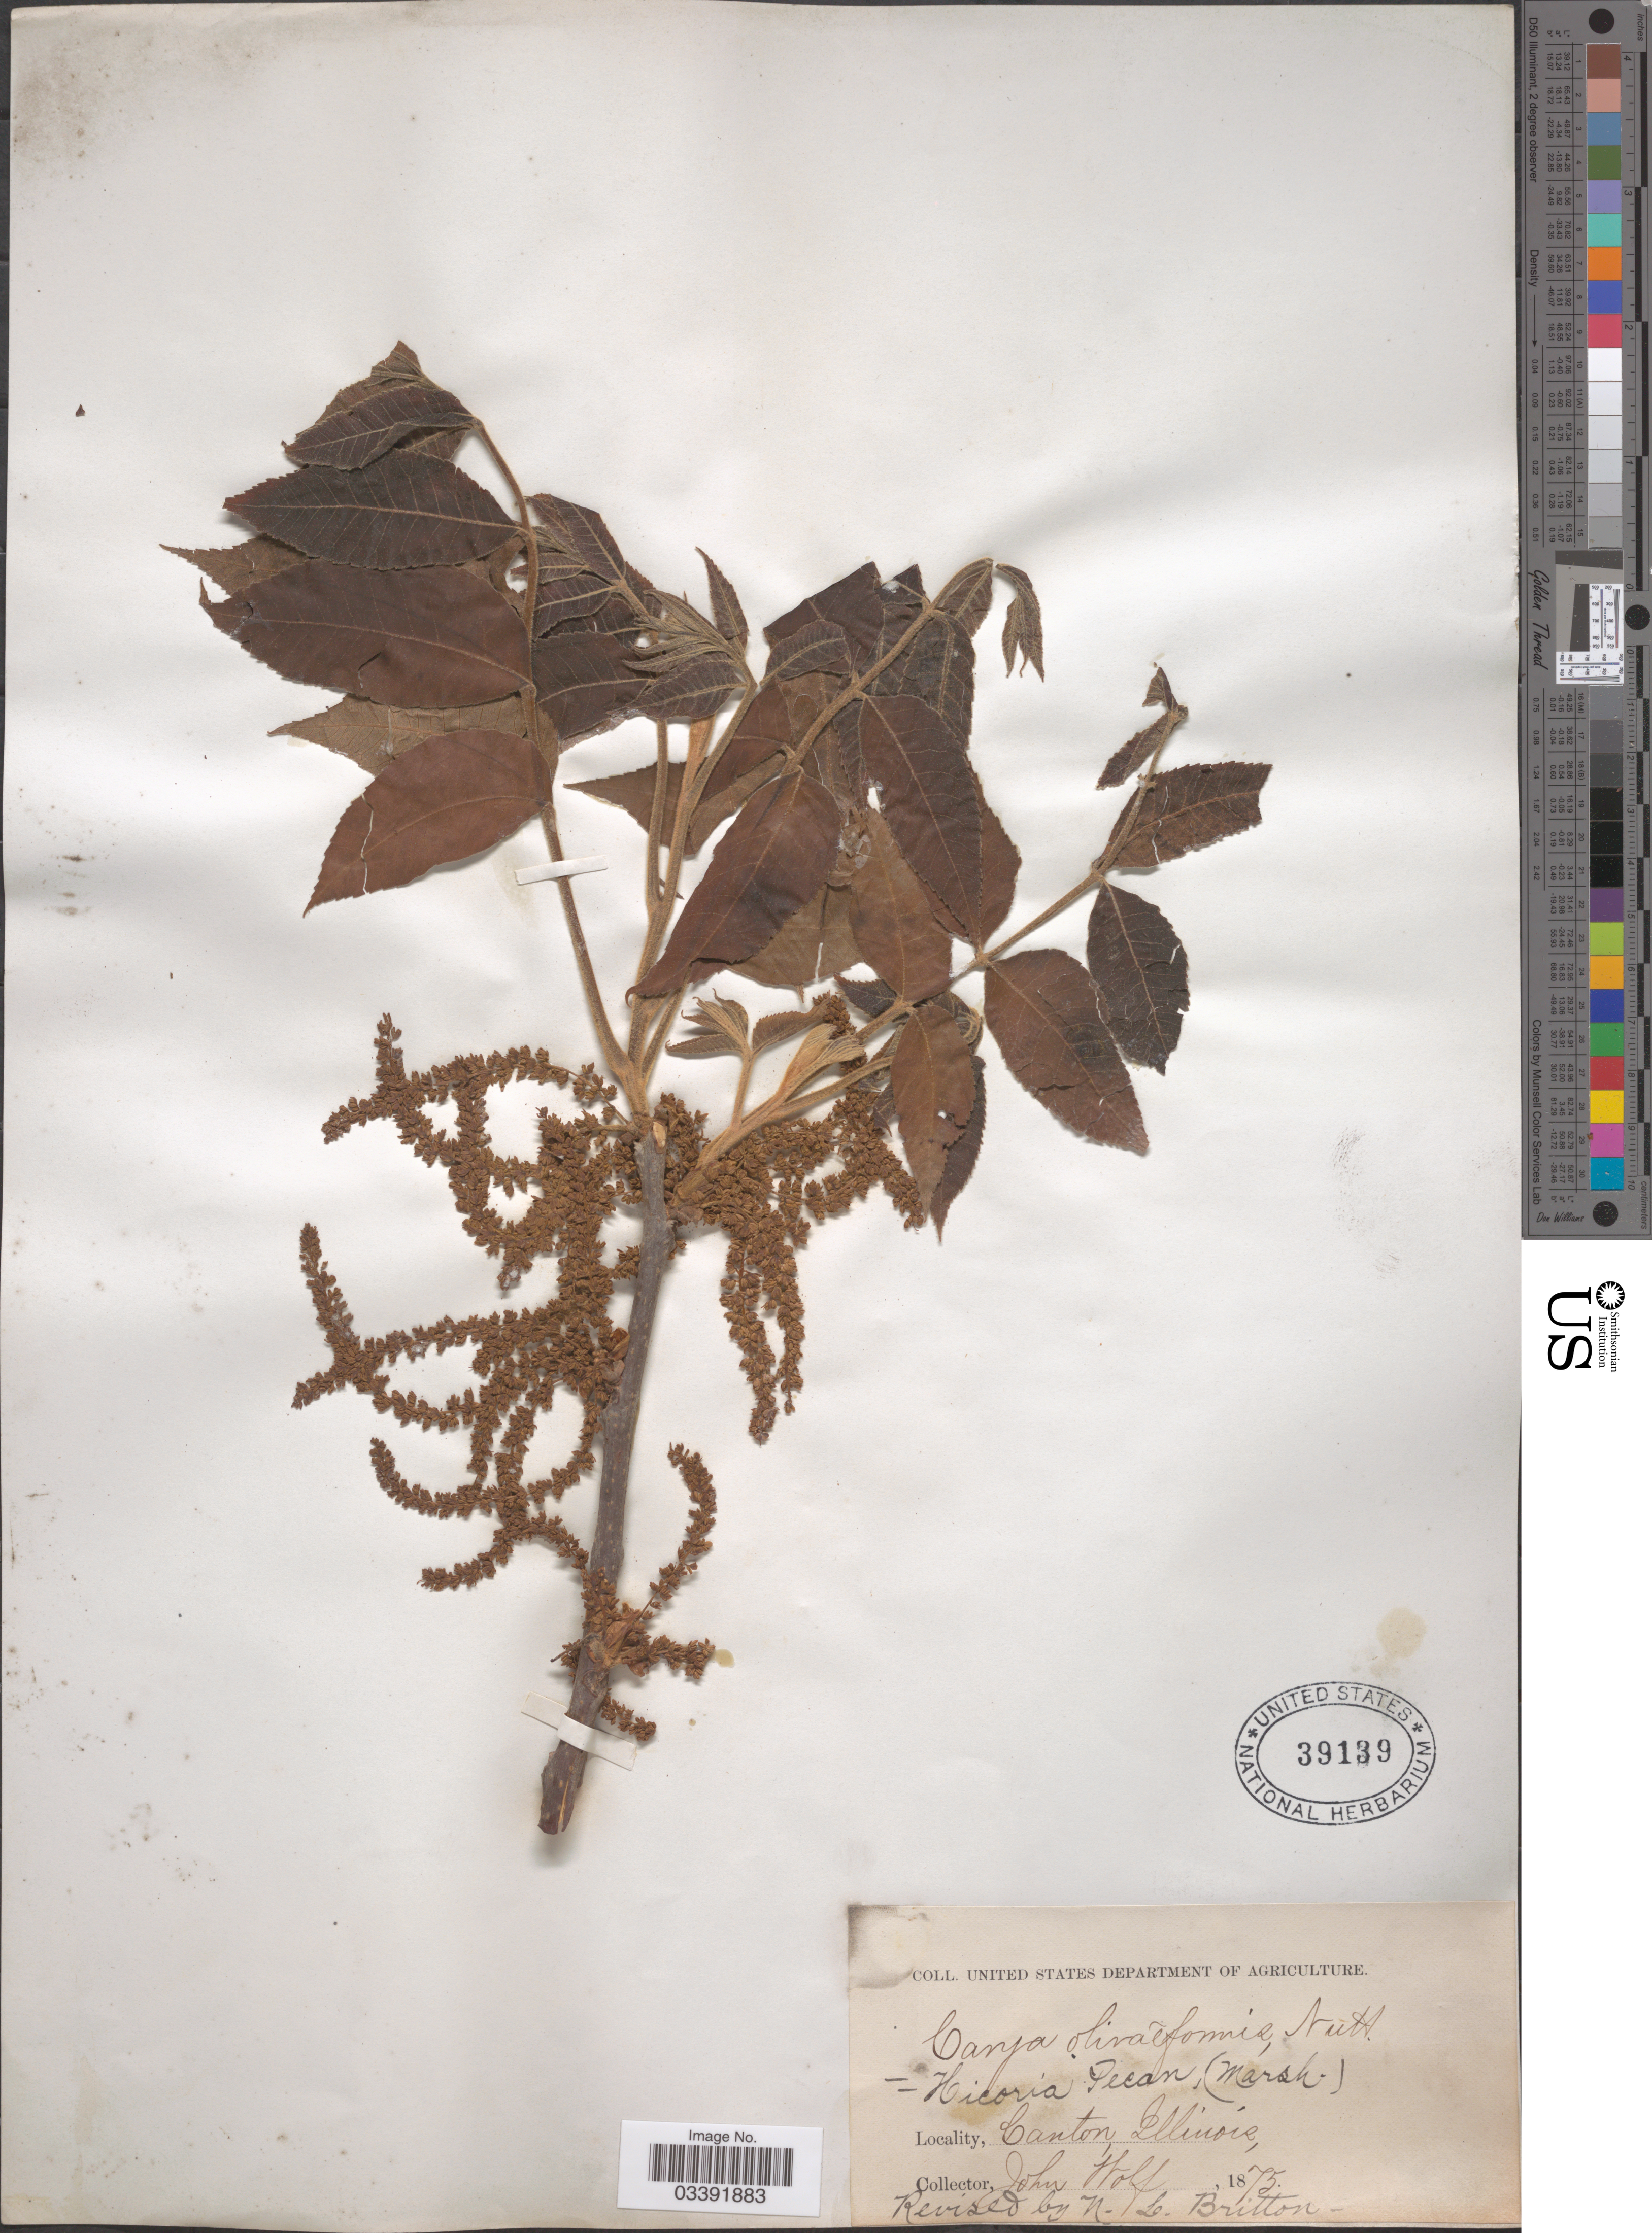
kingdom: Plantae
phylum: Tracheophyta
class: Magnoliopsida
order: Fagales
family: Juglandaceae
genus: Carya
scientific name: Carya illinoinensis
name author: (Wangenh.) K. Koch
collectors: J. Wolf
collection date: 1875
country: United States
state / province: Illinois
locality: Canton.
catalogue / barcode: US 39139